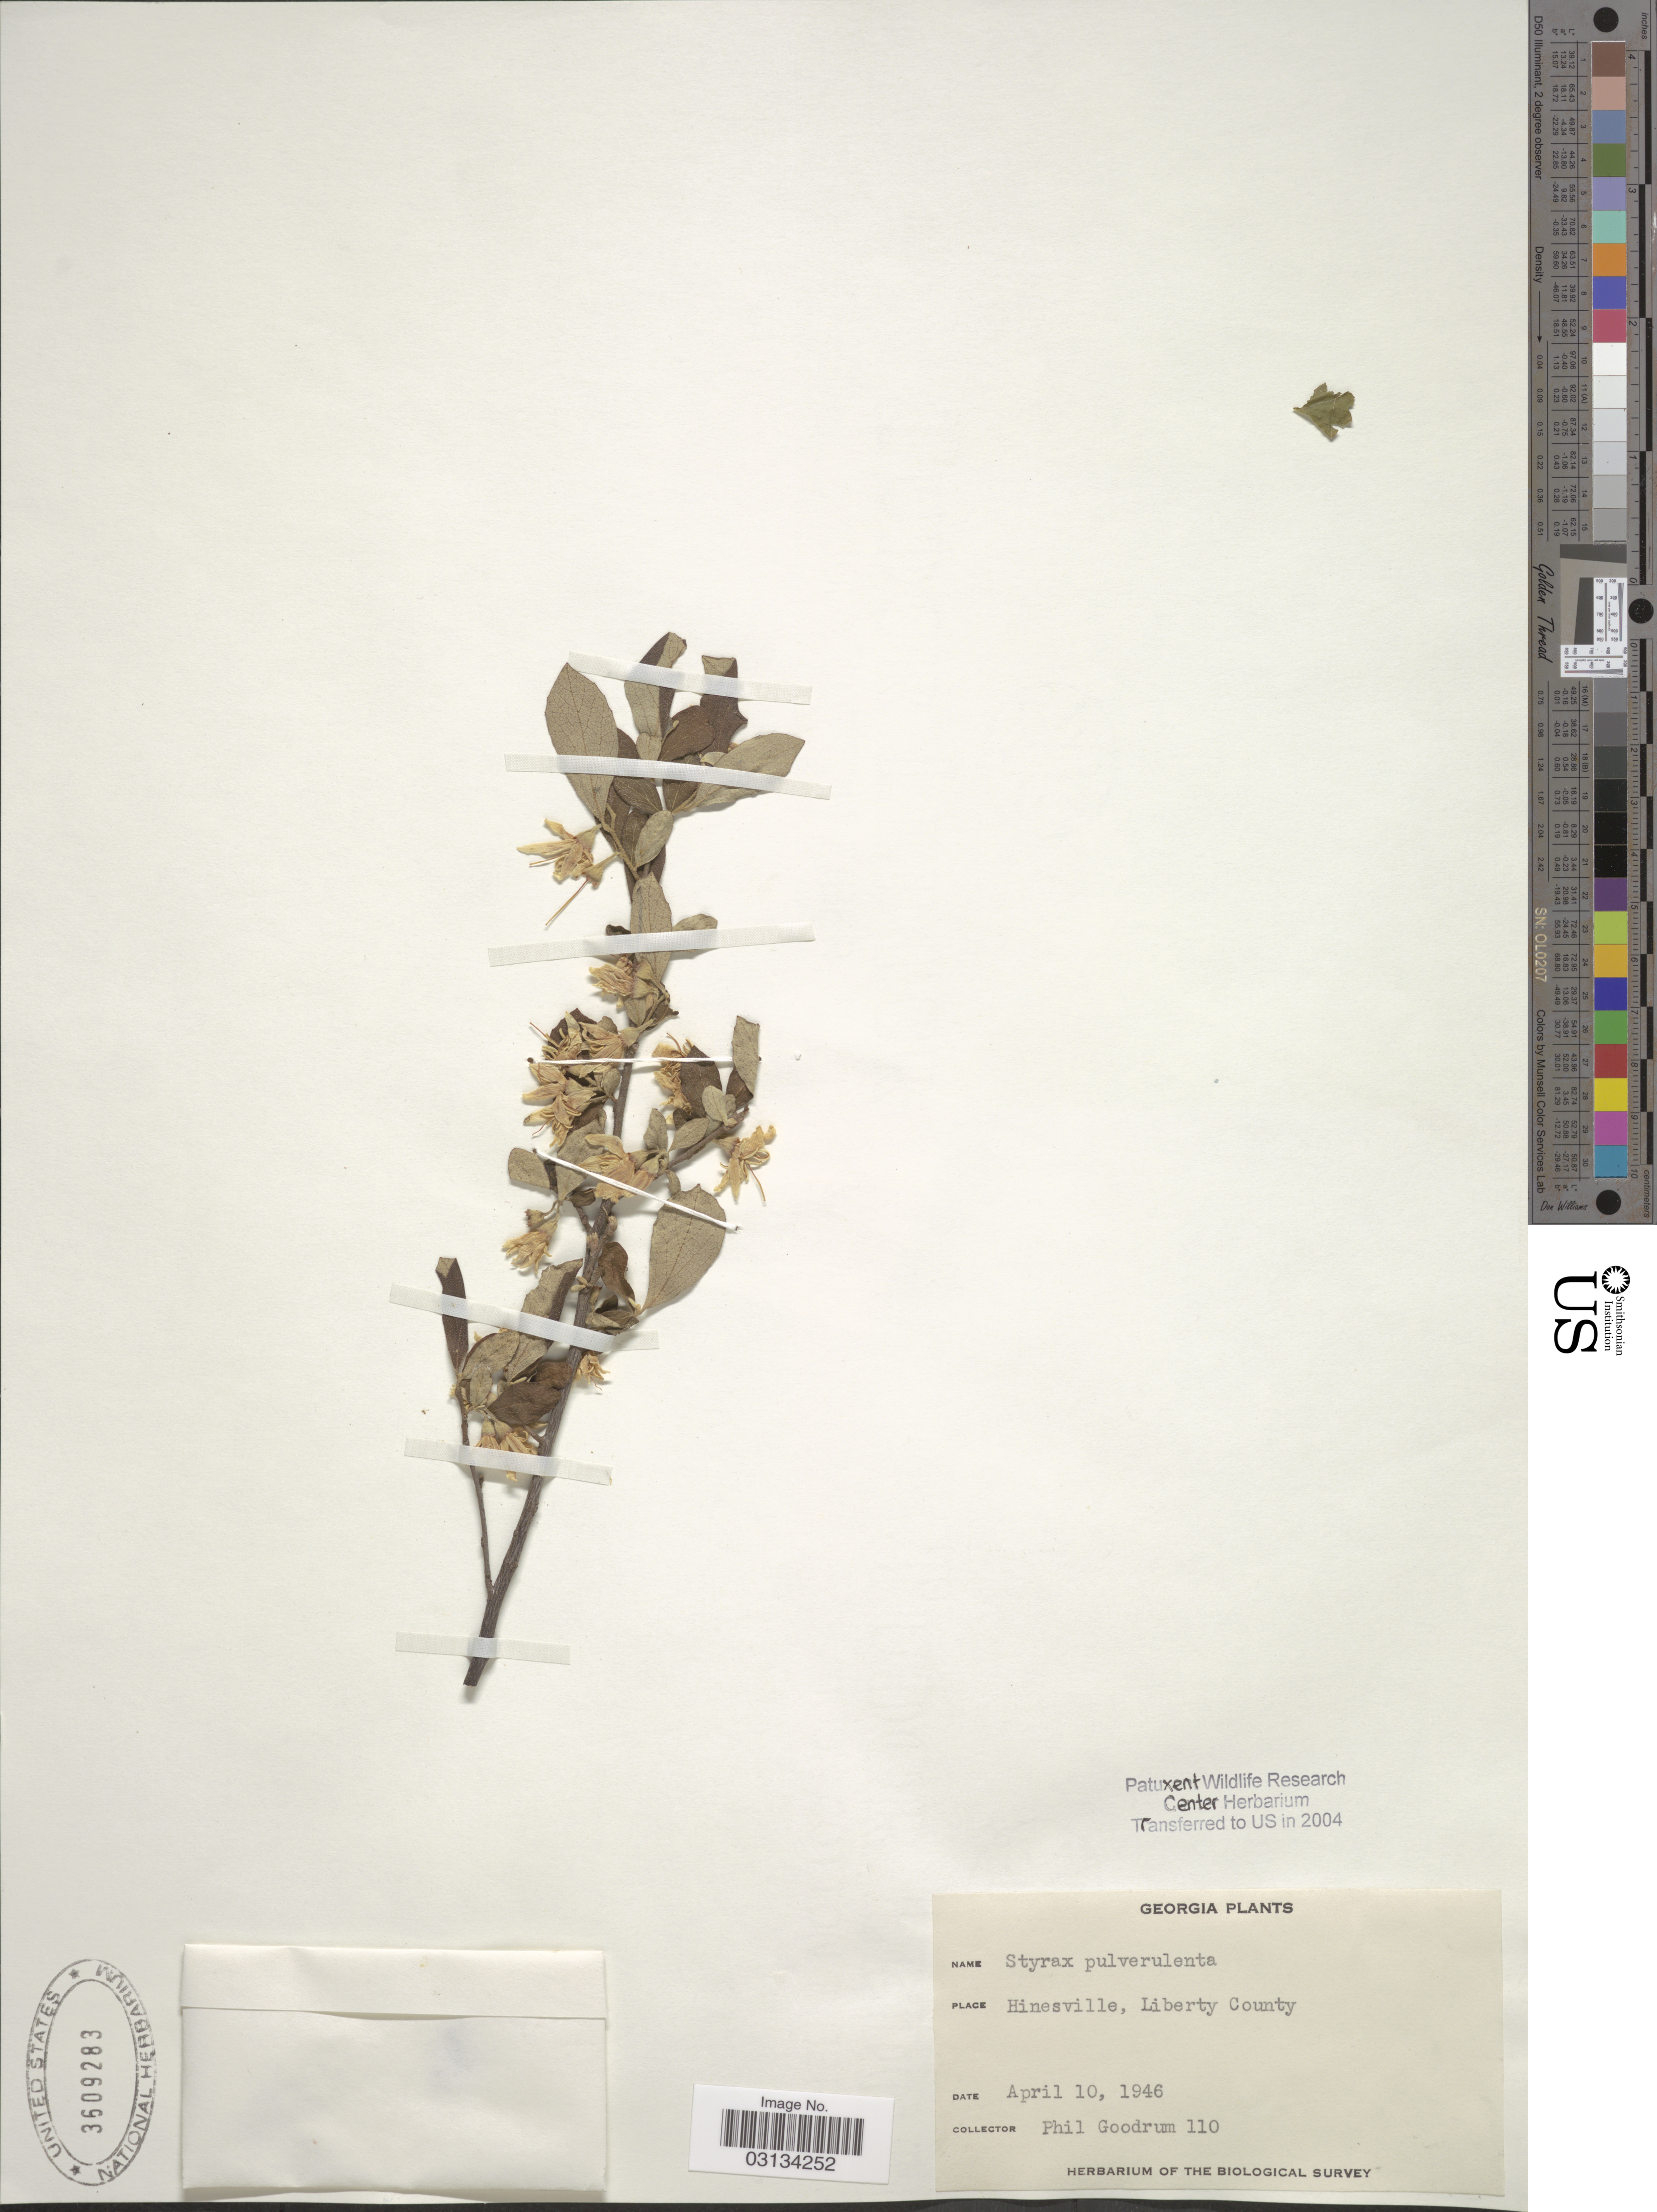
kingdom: Plantae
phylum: Tracheophyta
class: Magnoliopsida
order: Ericales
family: Styracaceae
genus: Styrax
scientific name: Styrax pulverulentus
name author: Michx.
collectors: P. Goodrum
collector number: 110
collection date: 1946-04-10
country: United States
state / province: Georgia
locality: Hinesville, Liberty County.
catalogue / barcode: US 3609283